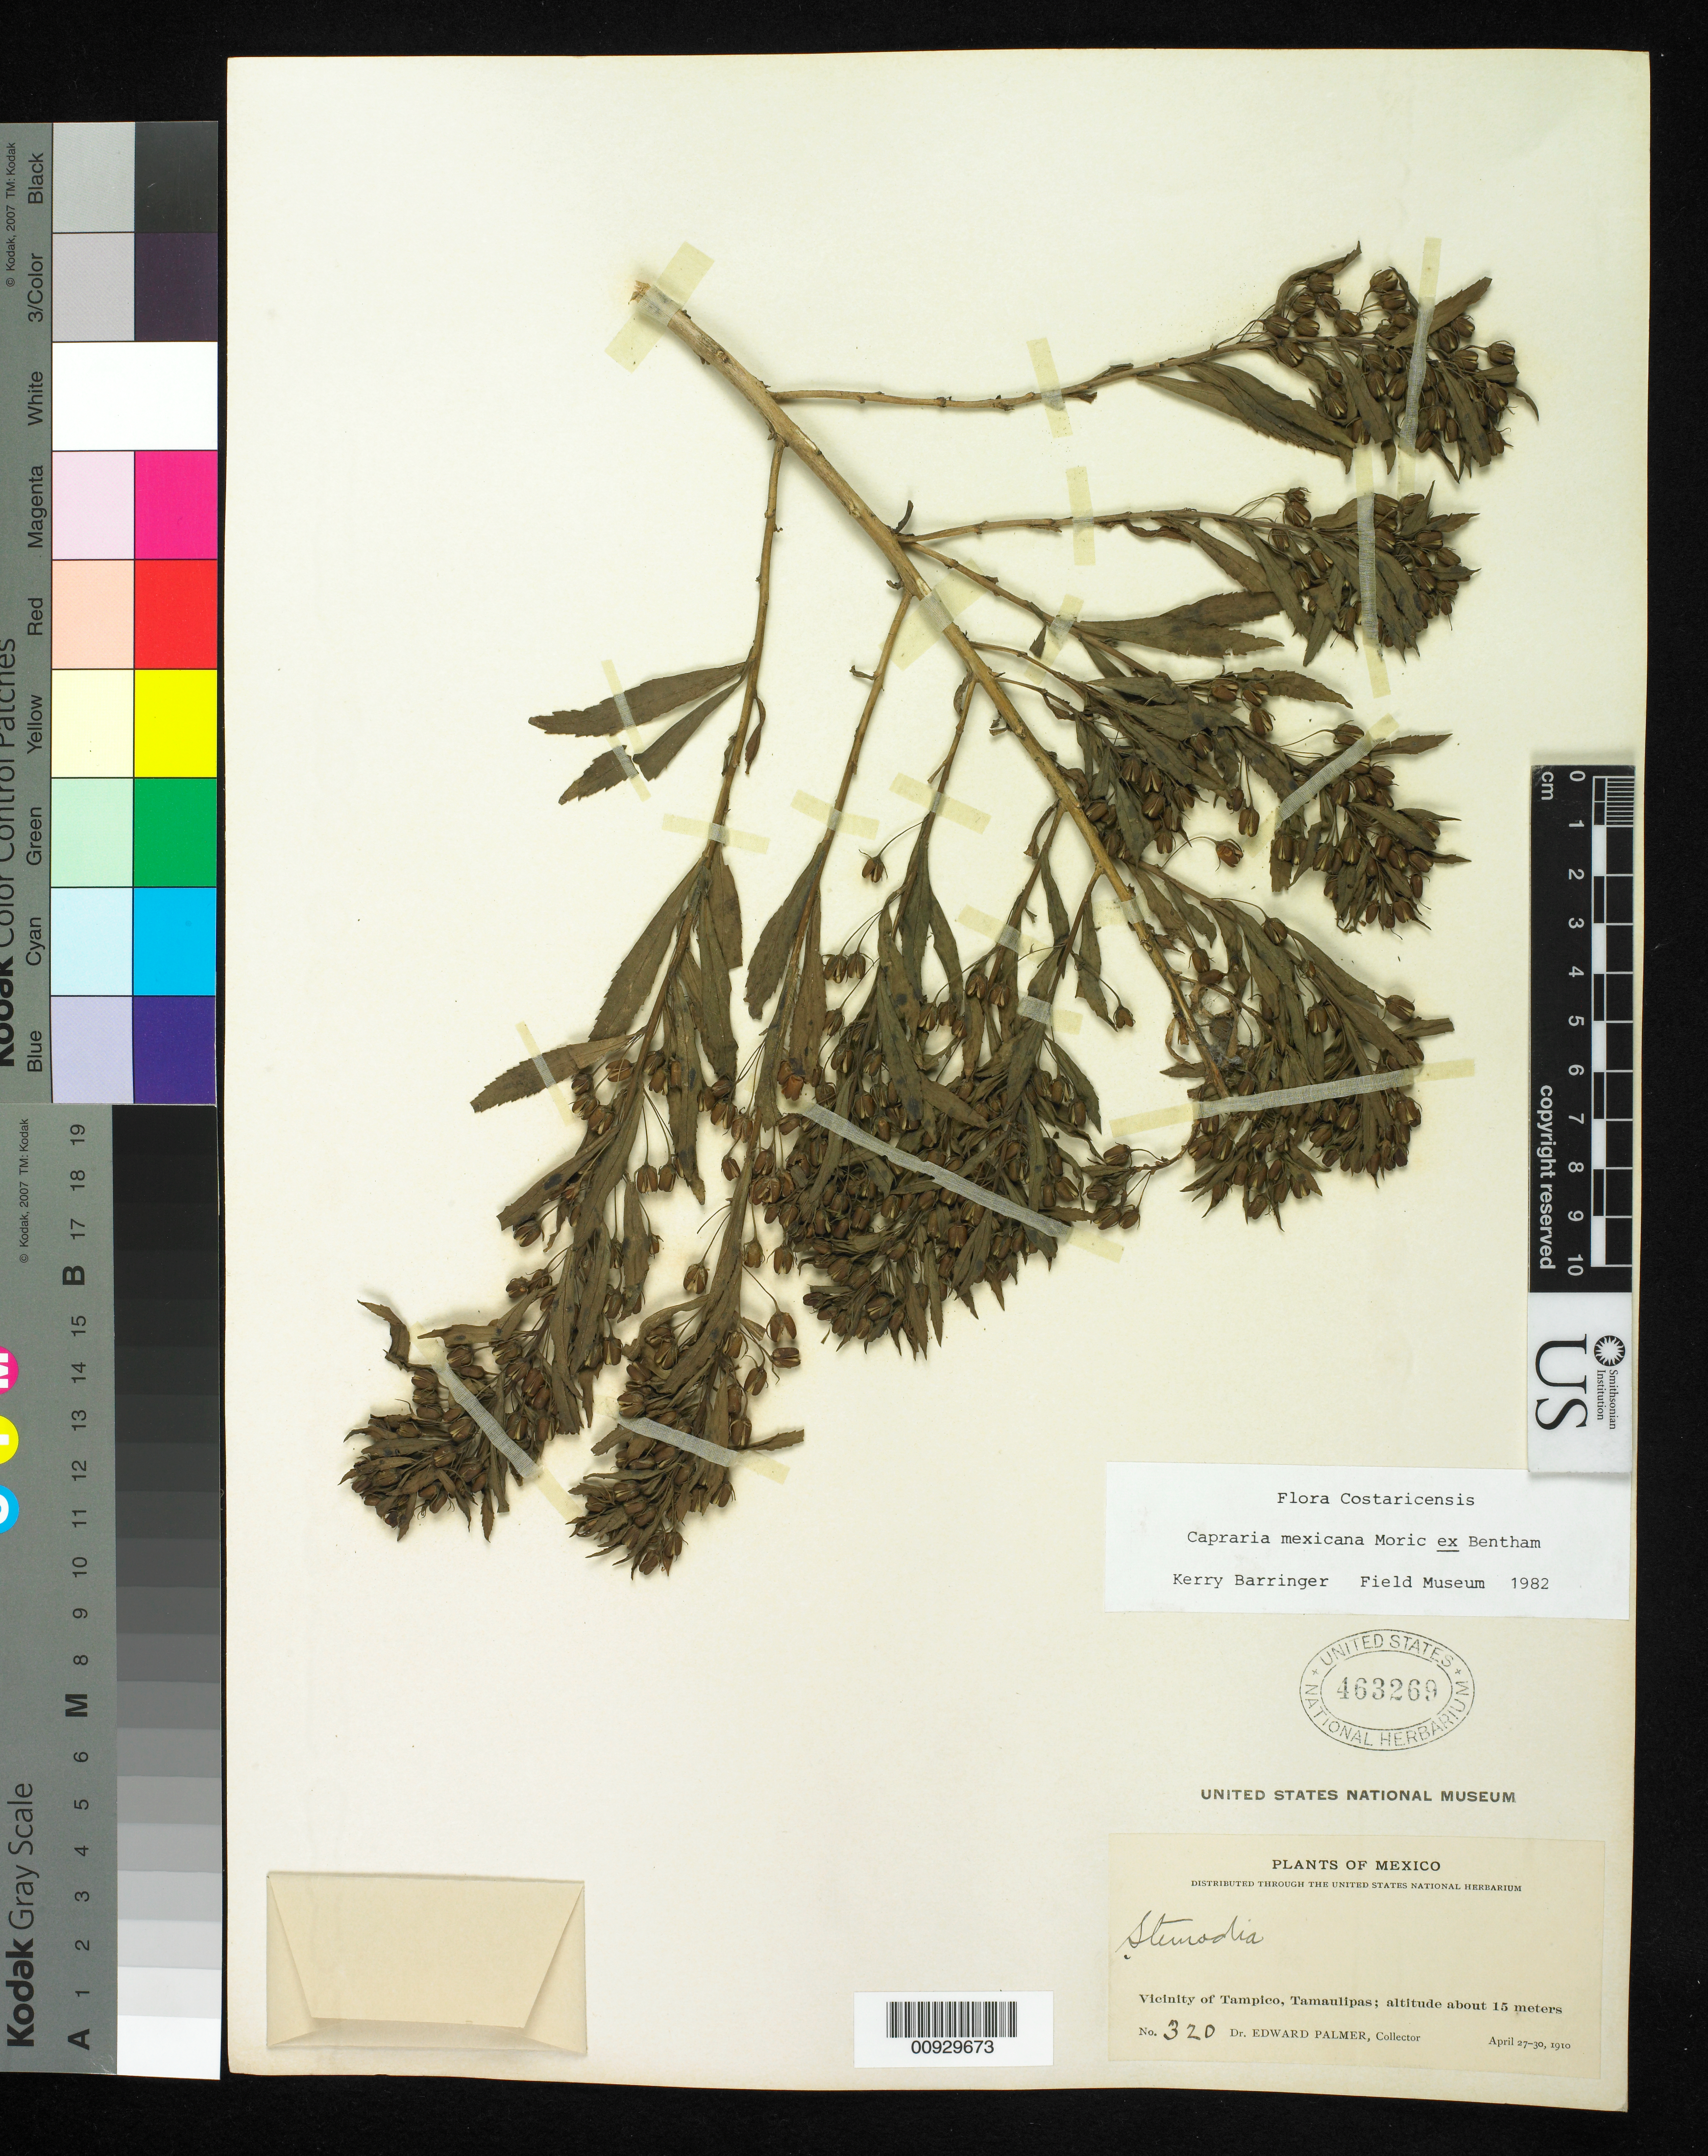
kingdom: Plantae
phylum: Tracheophyta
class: Magnoliopsida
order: Lamiales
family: Scrophulariaceae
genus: Capraria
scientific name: Capraria mexicana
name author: Moric. ex Benth.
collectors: E. Palmer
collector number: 320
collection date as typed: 27 Apr 1910 to 30 Apr 1910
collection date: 1910-04-27/1910-04-30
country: Mexico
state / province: Tamaulipas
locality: Vicinity of Tampico.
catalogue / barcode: US 463269